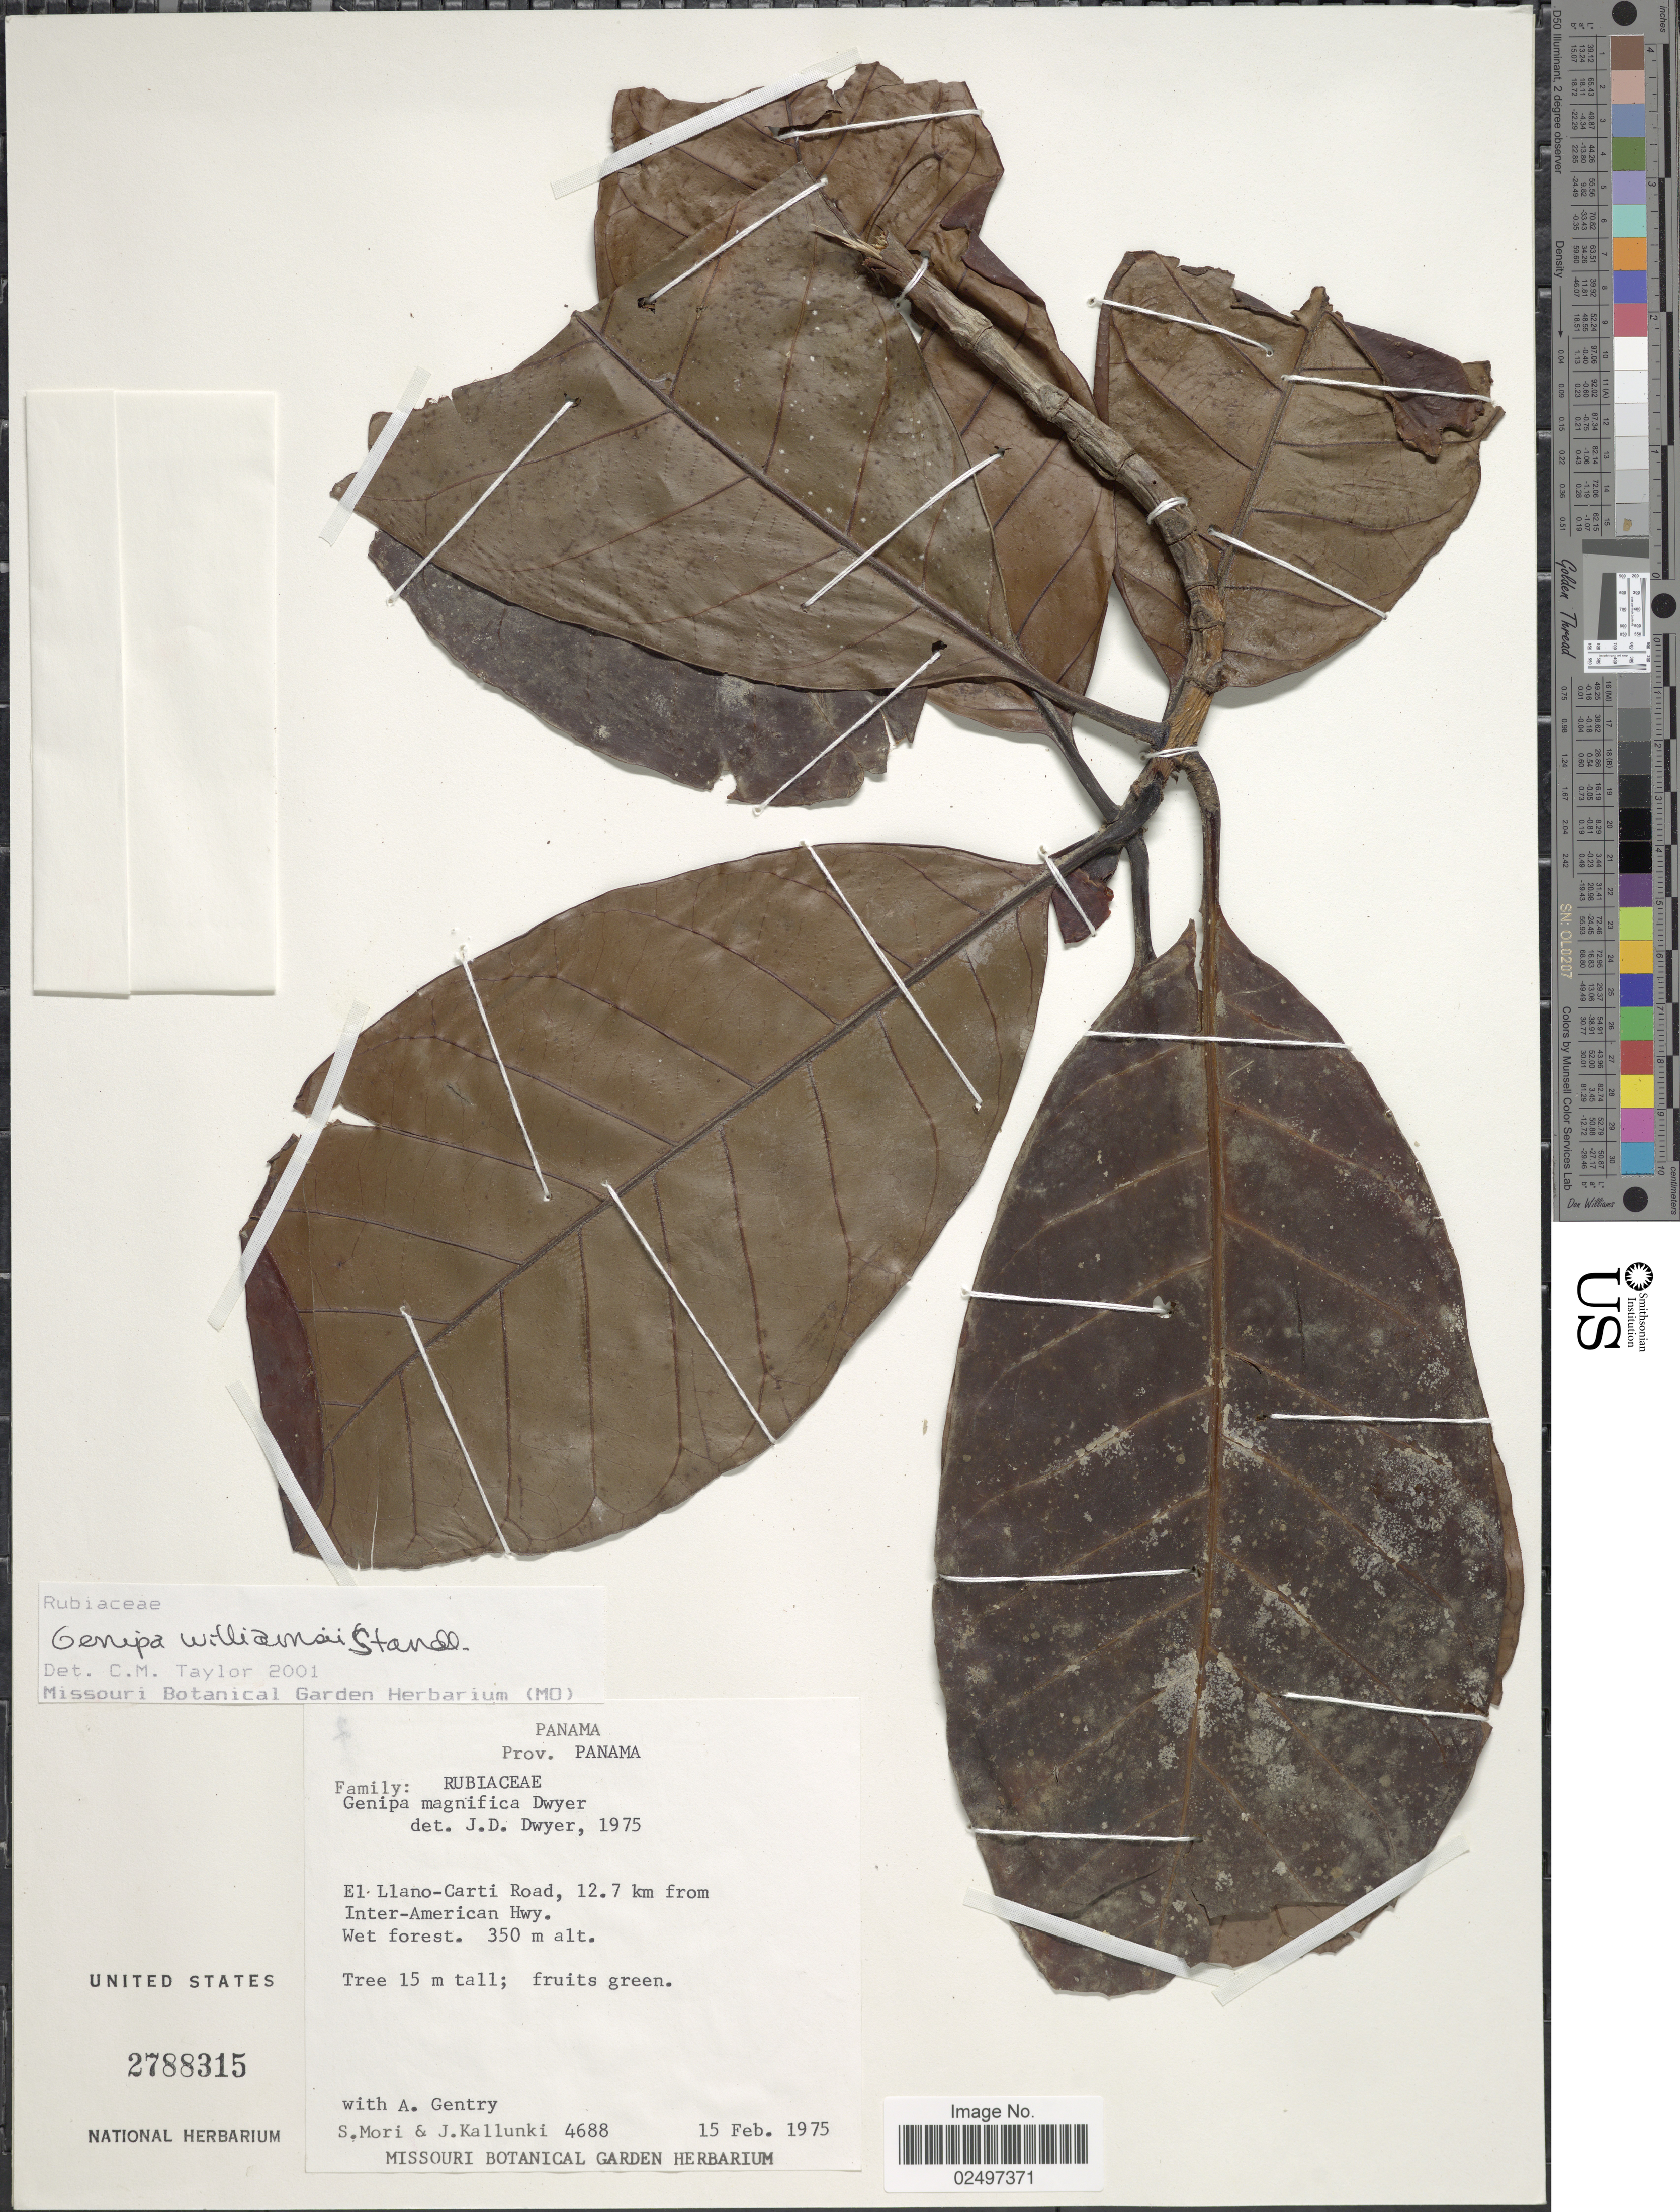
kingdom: Plantae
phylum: Tracheophyta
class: Magnoliopsida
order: Gentianales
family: Rubiaceae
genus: Genipa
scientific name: Genipa williamsii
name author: Standl.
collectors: A. H. Gentry, S. Mori & J. Kallunki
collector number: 4688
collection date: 1975-02-15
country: Panama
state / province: Panamá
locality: Prov. Panama. El Llano-Carti Road, 12.7 km from Inter-American Hwy.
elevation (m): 350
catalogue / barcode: US 2788315